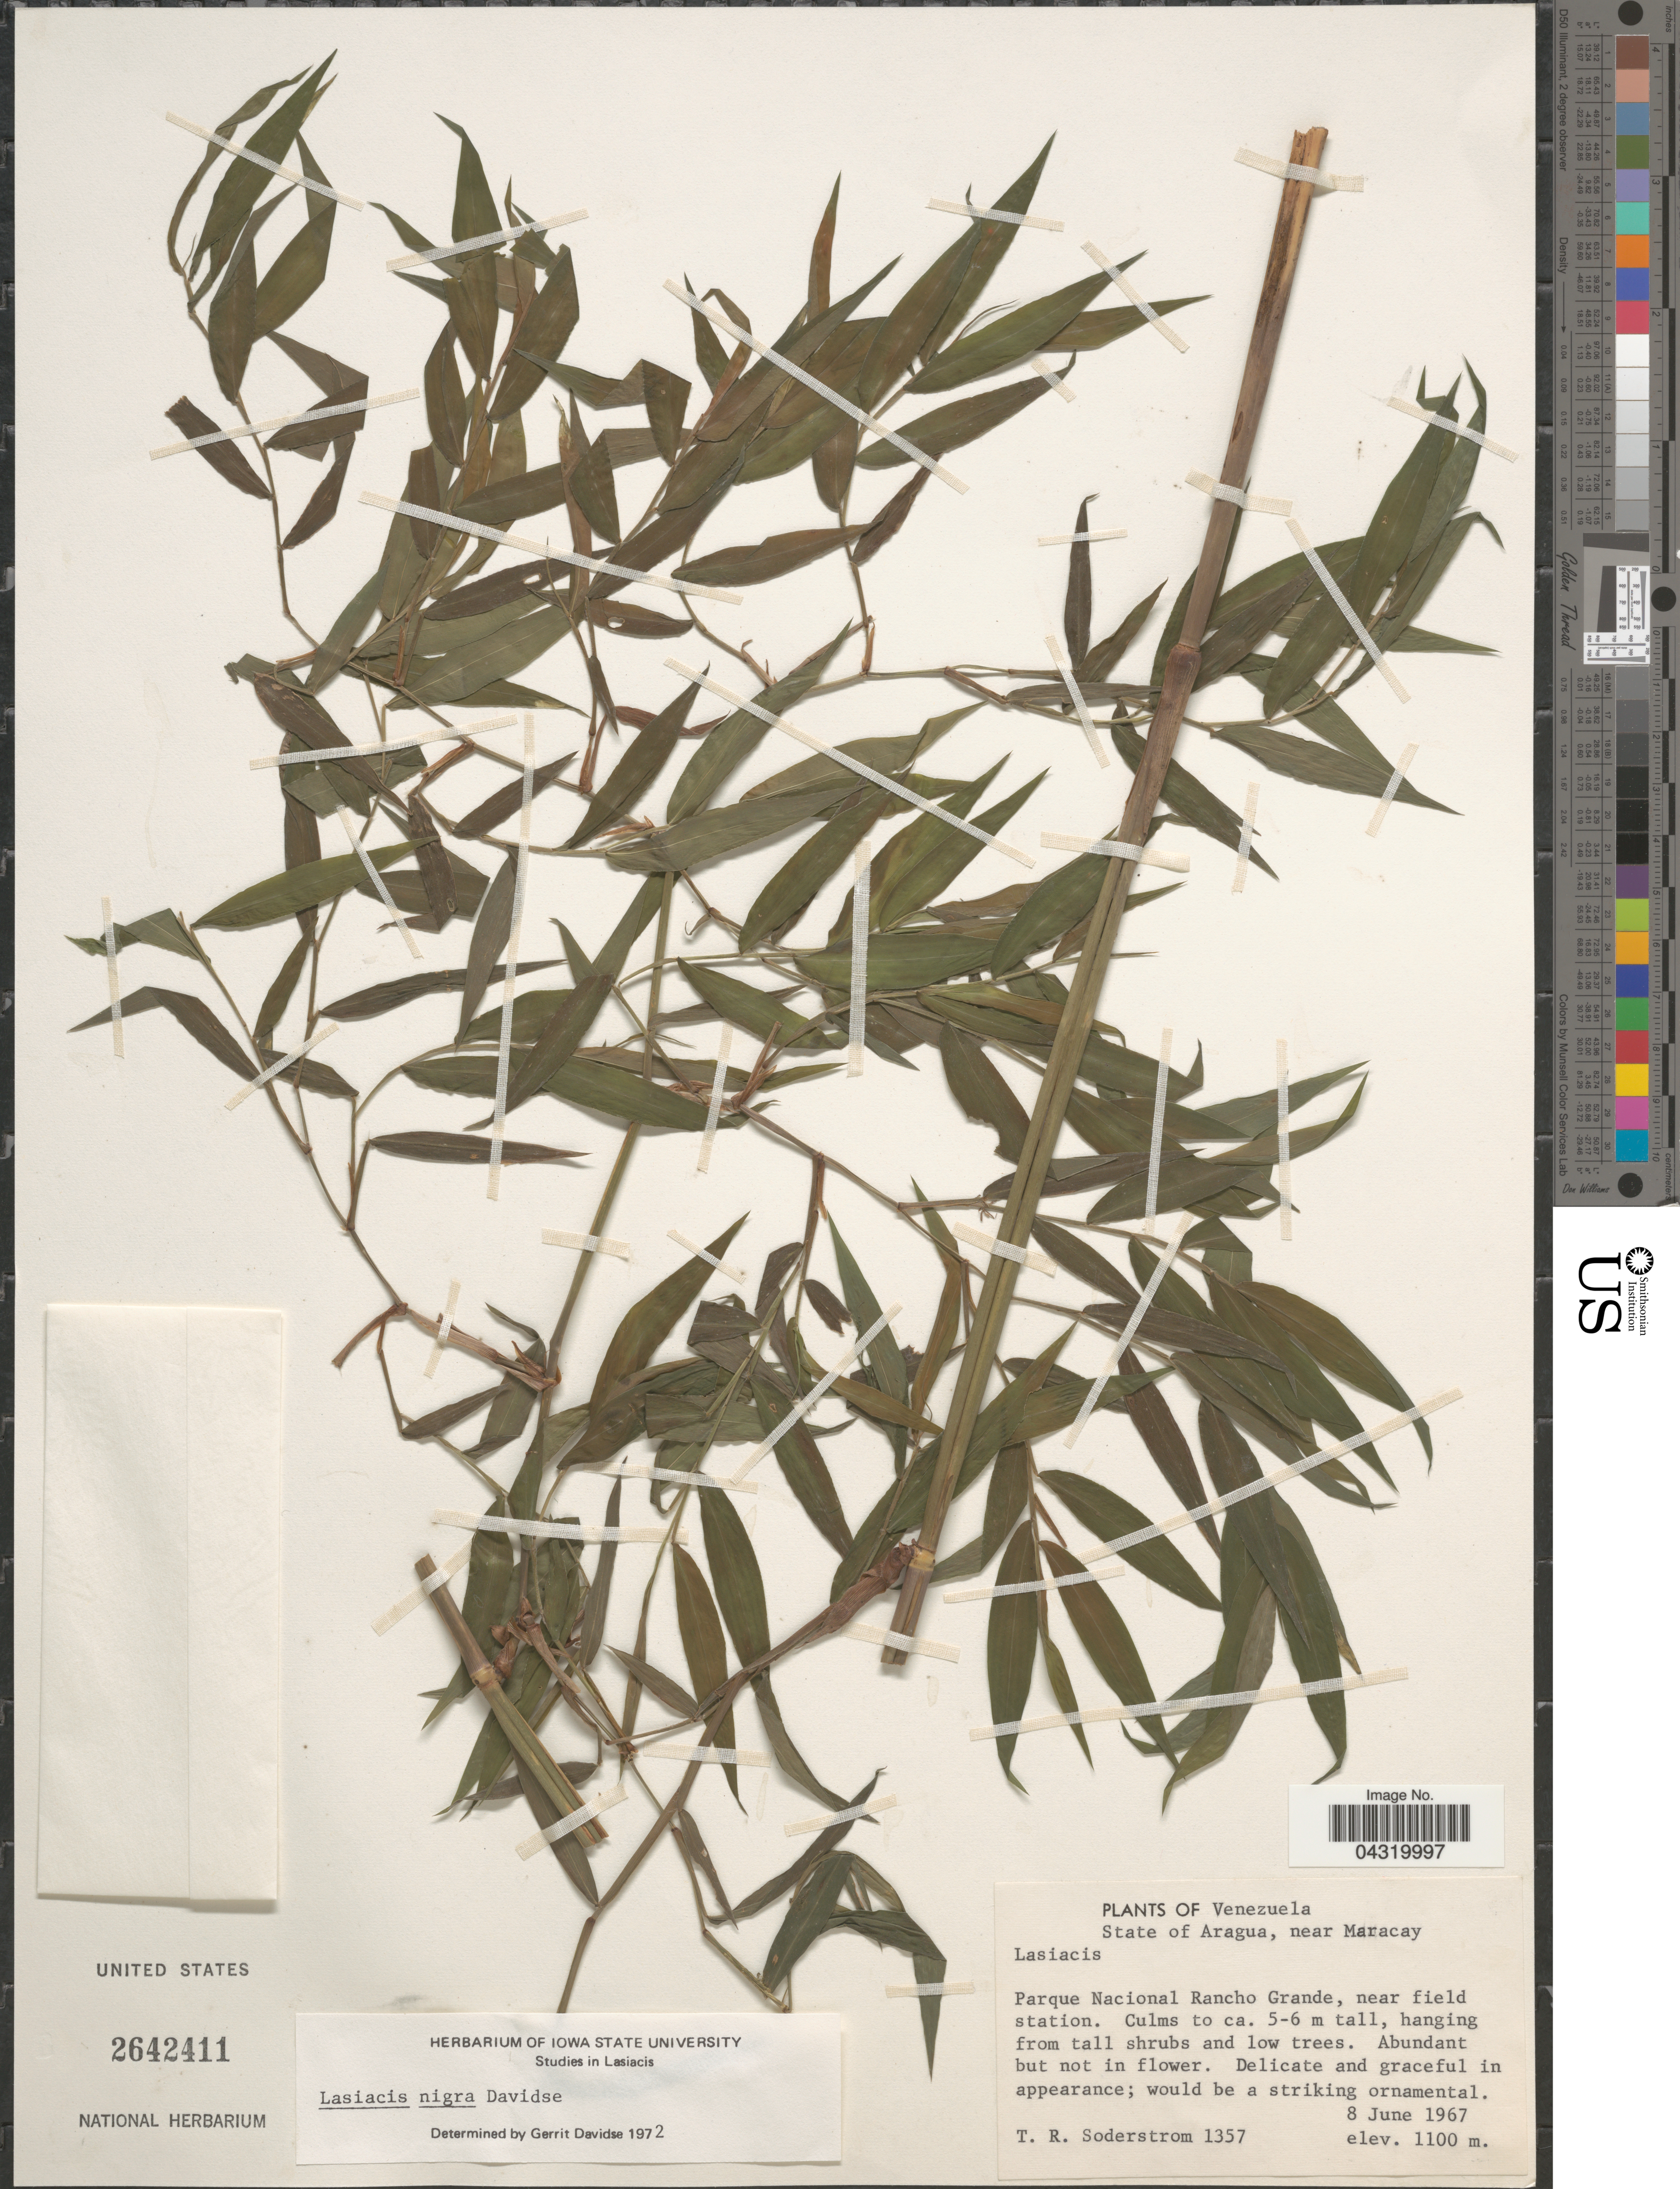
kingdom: Plantae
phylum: Tracheophyta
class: Liliopsida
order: Poales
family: Poaceae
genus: Lasiacis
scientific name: Lasiacis nigra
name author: Davidse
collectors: T. R. Soderstrom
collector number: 1357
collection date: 1967-06-08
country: Venezuela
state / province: Aragua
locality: State of Aragua, near Maracay. Parque Nacional Rancho Grande, near field station.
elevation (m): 1100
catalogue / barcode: US 2642411